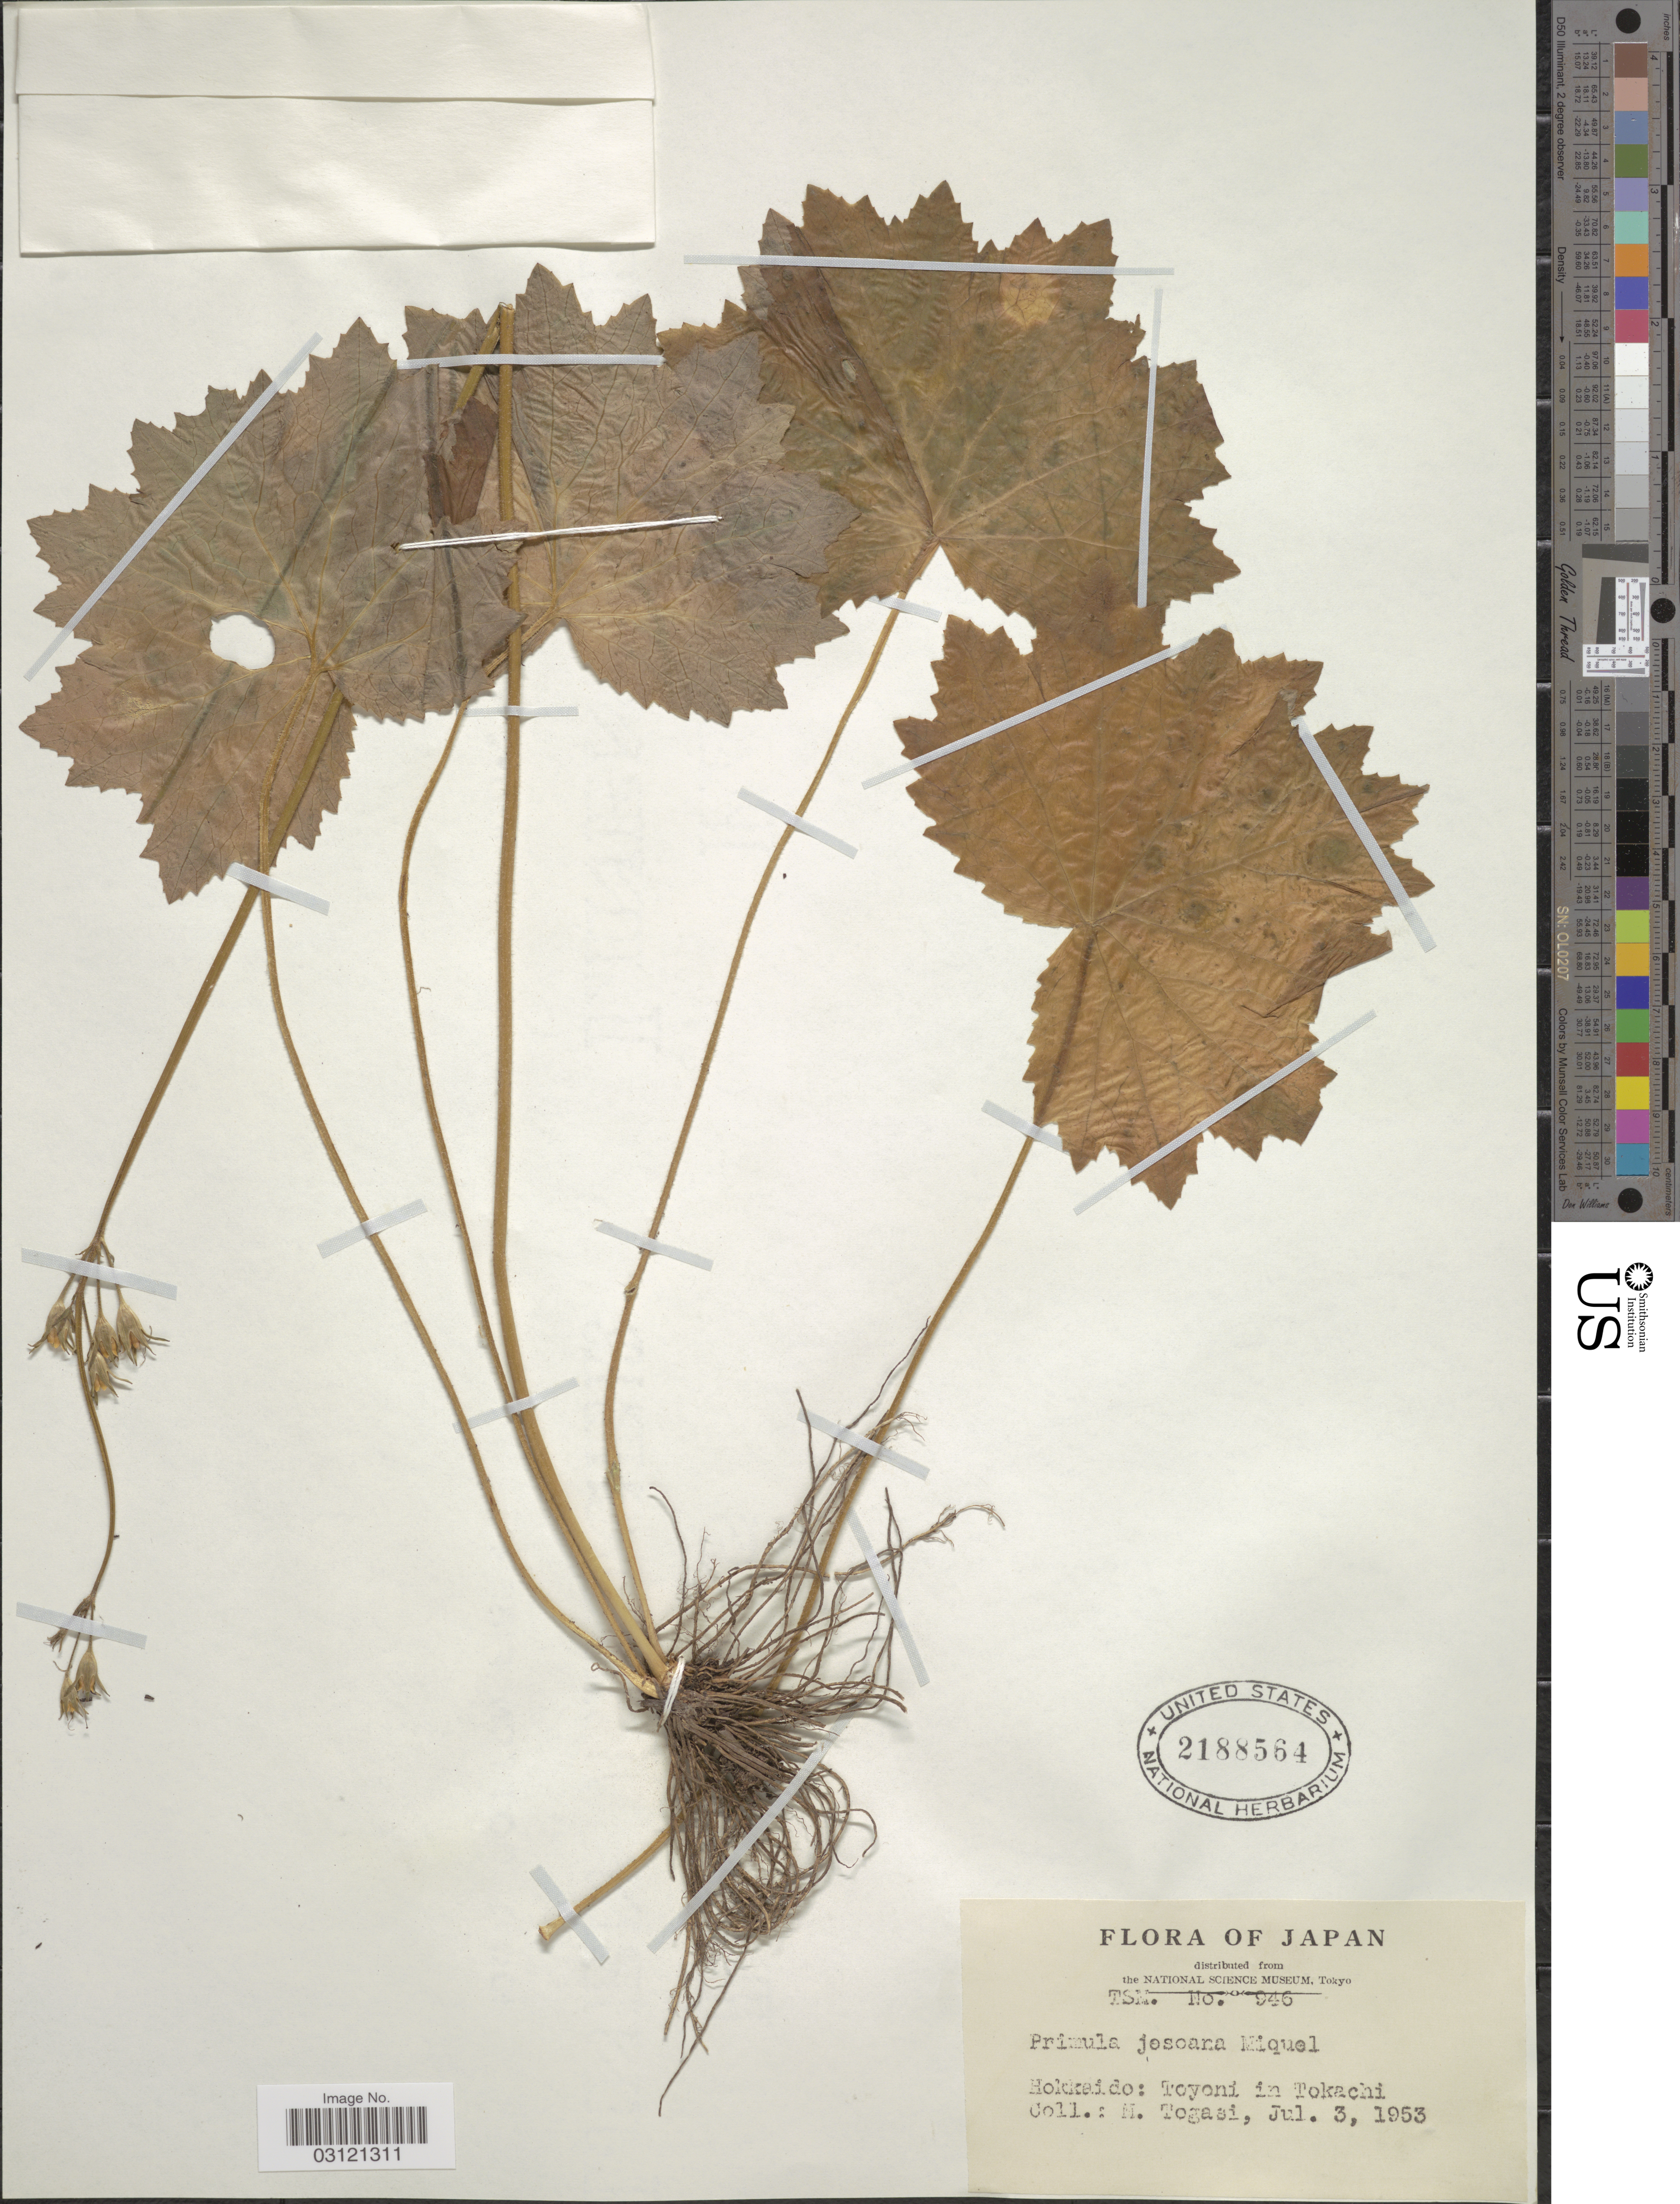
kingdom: Plantae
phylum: Tracheophyta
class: Magnoliopsida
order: Ericales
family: Primulaceae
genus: Primula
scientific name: Primula jesoana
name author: Miq.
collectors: M. Togashi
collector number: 946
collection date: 1953-07-03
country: Japan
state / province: Hokkaidō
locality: Hokkaido: Toyoni in Tokachi.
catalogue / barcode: US 2188564